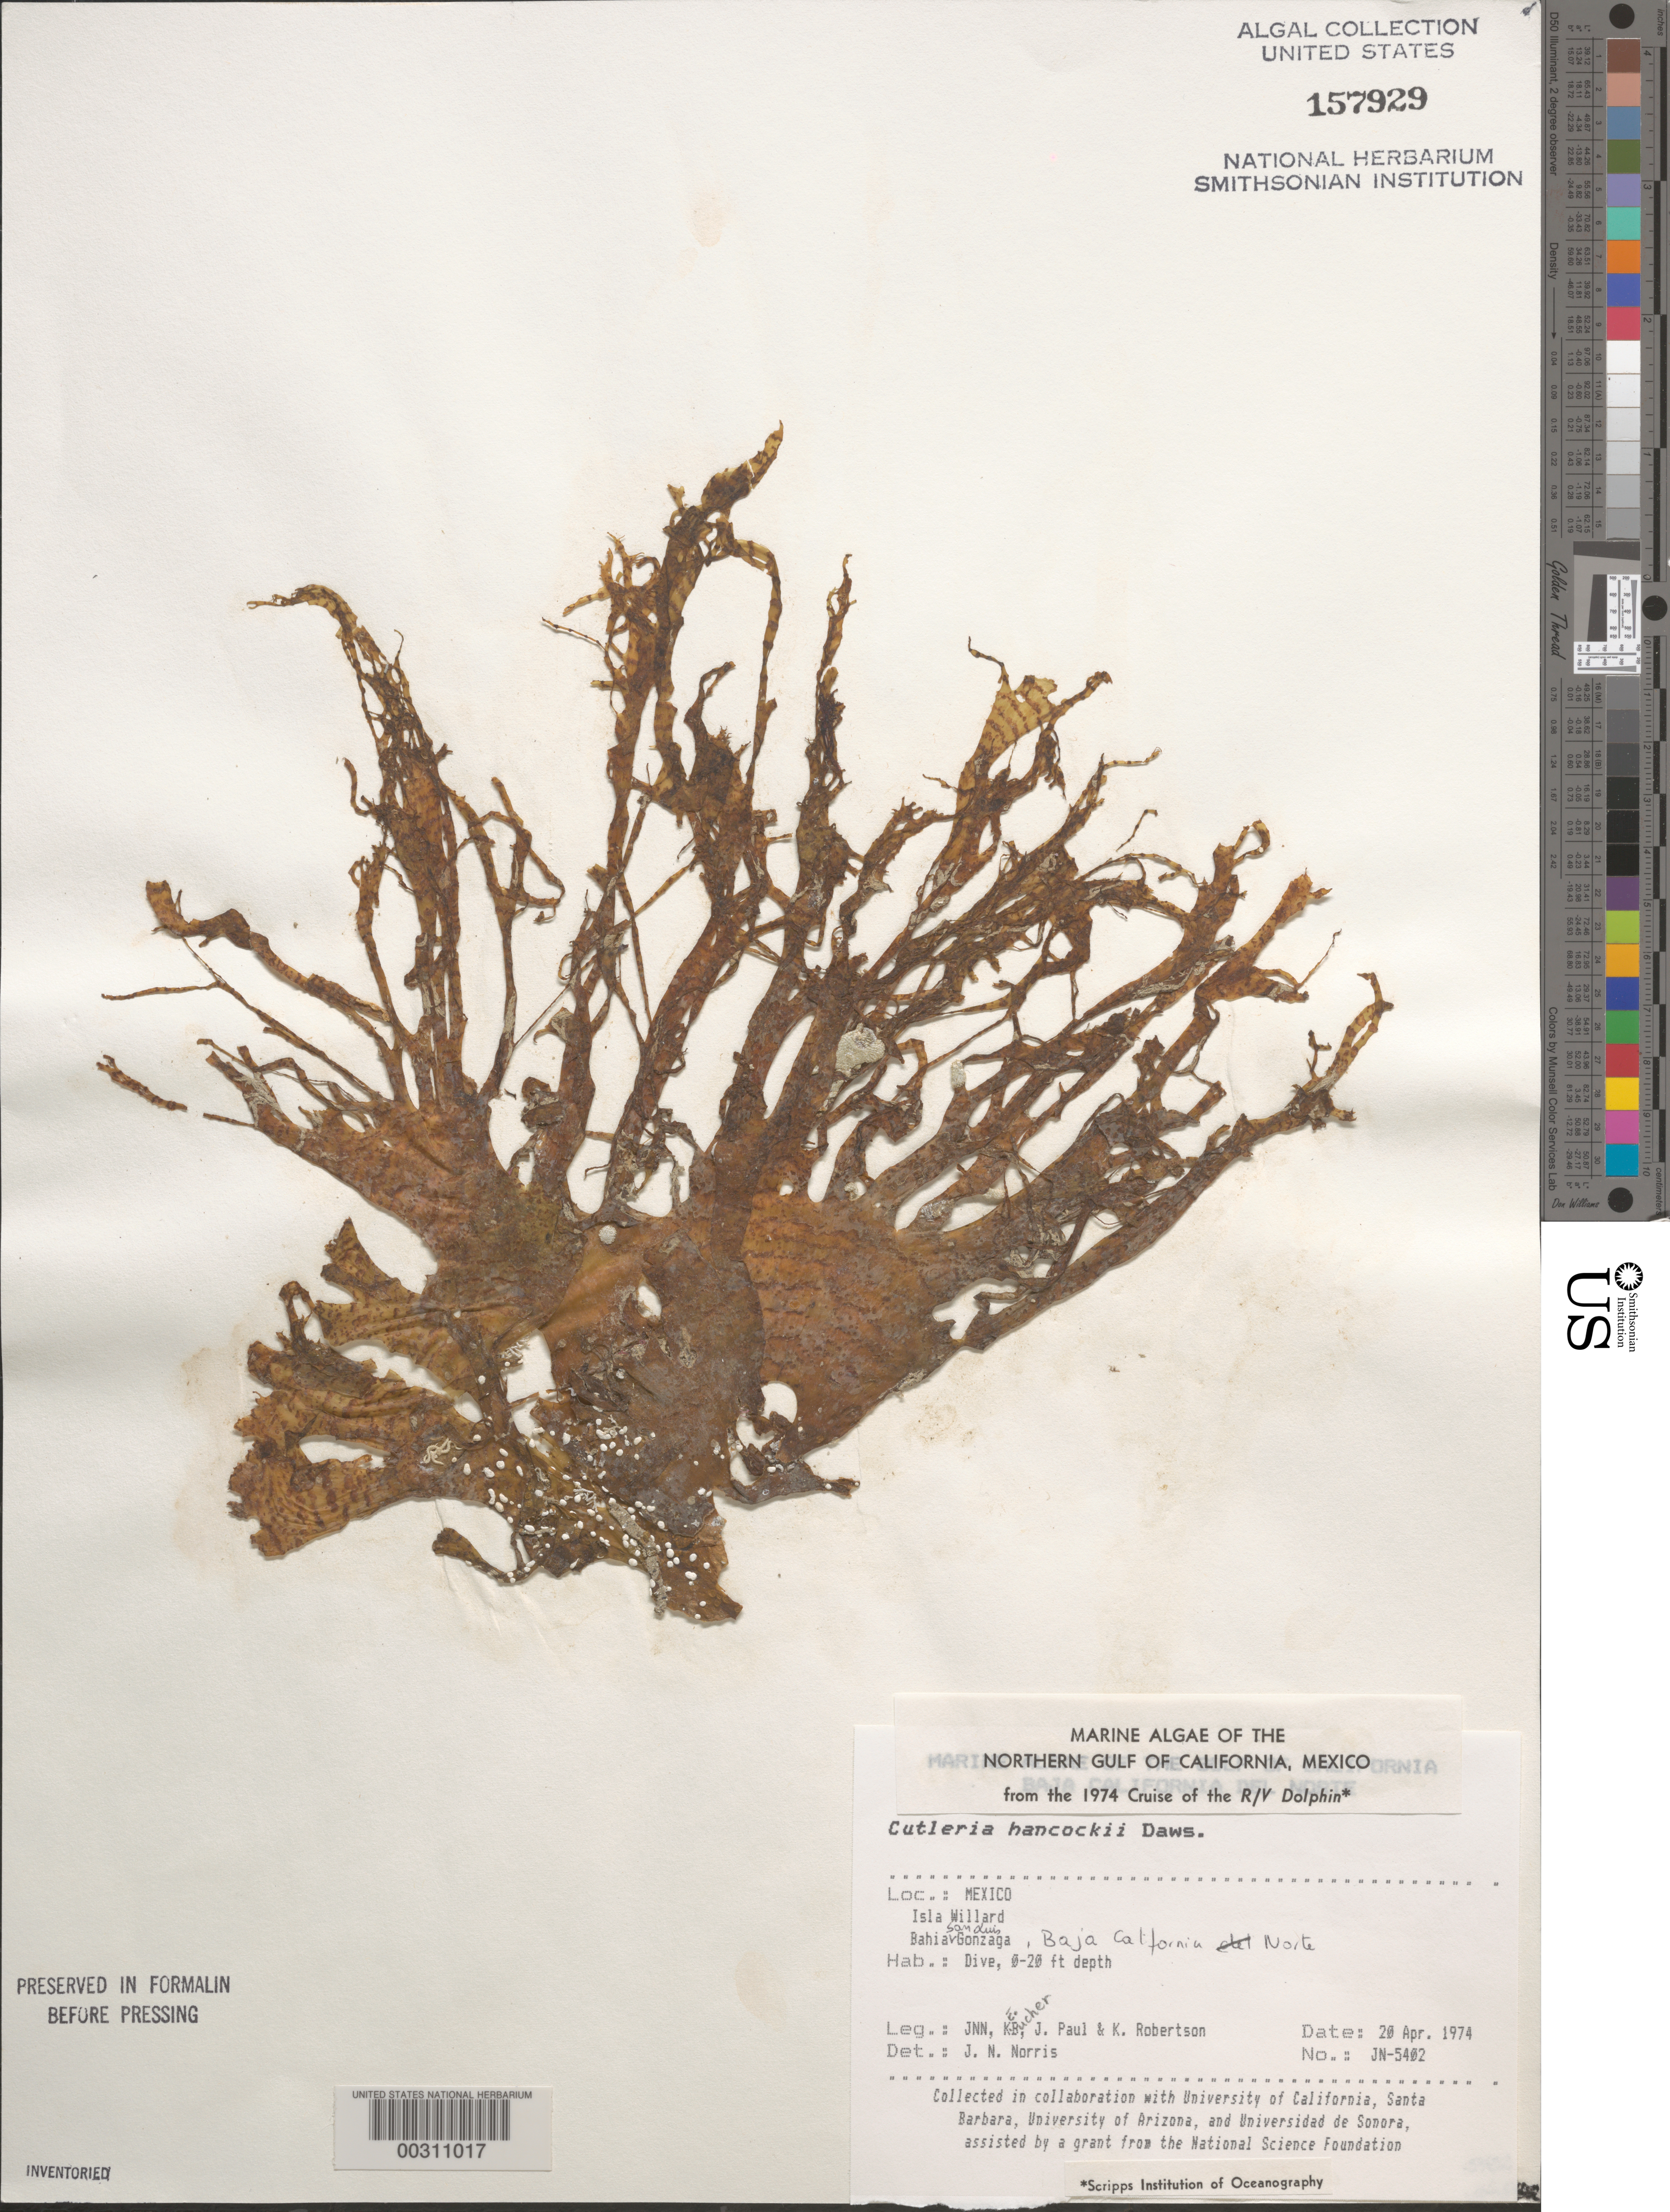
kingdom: Chromista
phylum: Ochrophyta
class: Phaeophyceae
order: Cutleriales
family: Cutleriaceae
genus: Cutleria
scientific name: Cutleria hancockii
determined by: Norris, James N.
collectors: J. N. Norris, K. E. Bucher, J. Paul & K. Robertson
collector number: JN-5402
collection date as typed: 20 Apr 1974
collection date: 1974-04-20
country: Mexico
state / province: Baja California Norte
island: Isla Willard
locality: Bahia San Luis Gonzaga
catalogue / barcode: US 157929